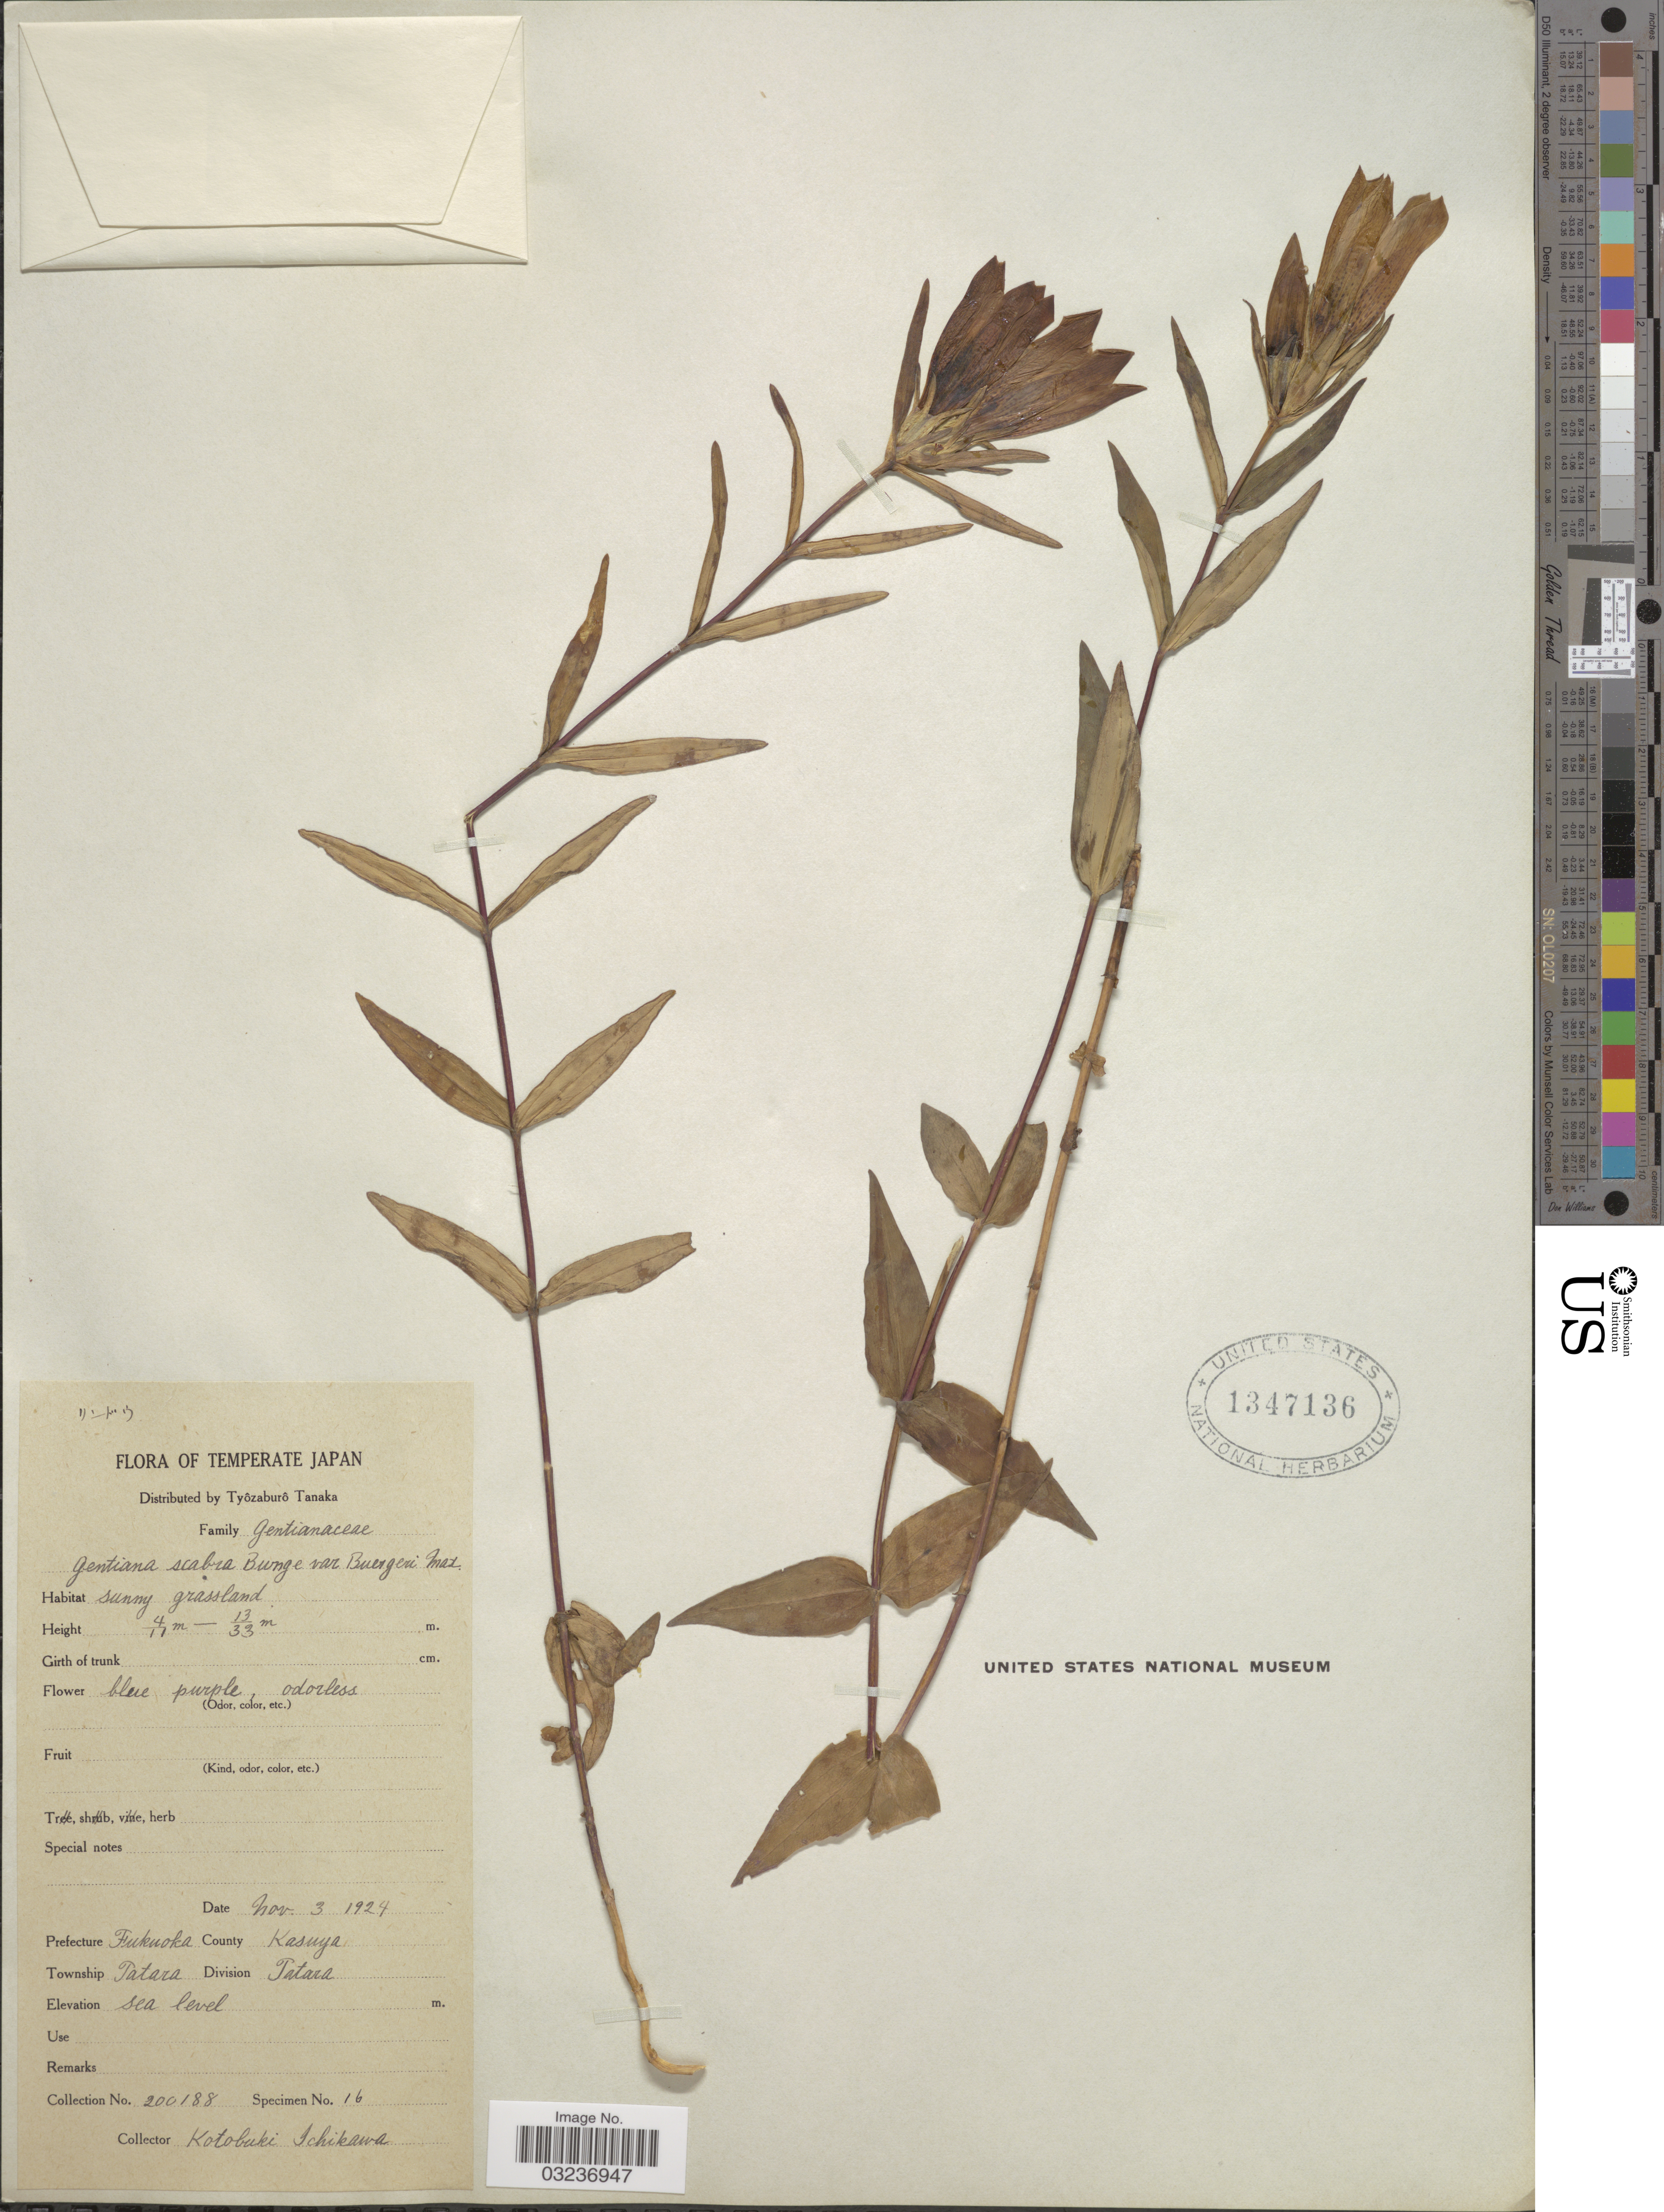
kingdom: Plantae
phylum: Tracheophyta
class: Magnoliopsida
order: Gentianales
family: Gentianaceae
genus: Gentiana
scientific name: Gentiana scabra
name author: Bunge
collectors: K. Ichikawa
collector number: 200188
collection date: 1924-11-03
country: Japan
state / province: Hukuoka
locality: Prefecture Fukuoka, County Kasuya, Township Tatara, Division Tatara.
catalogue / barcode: US 1347136